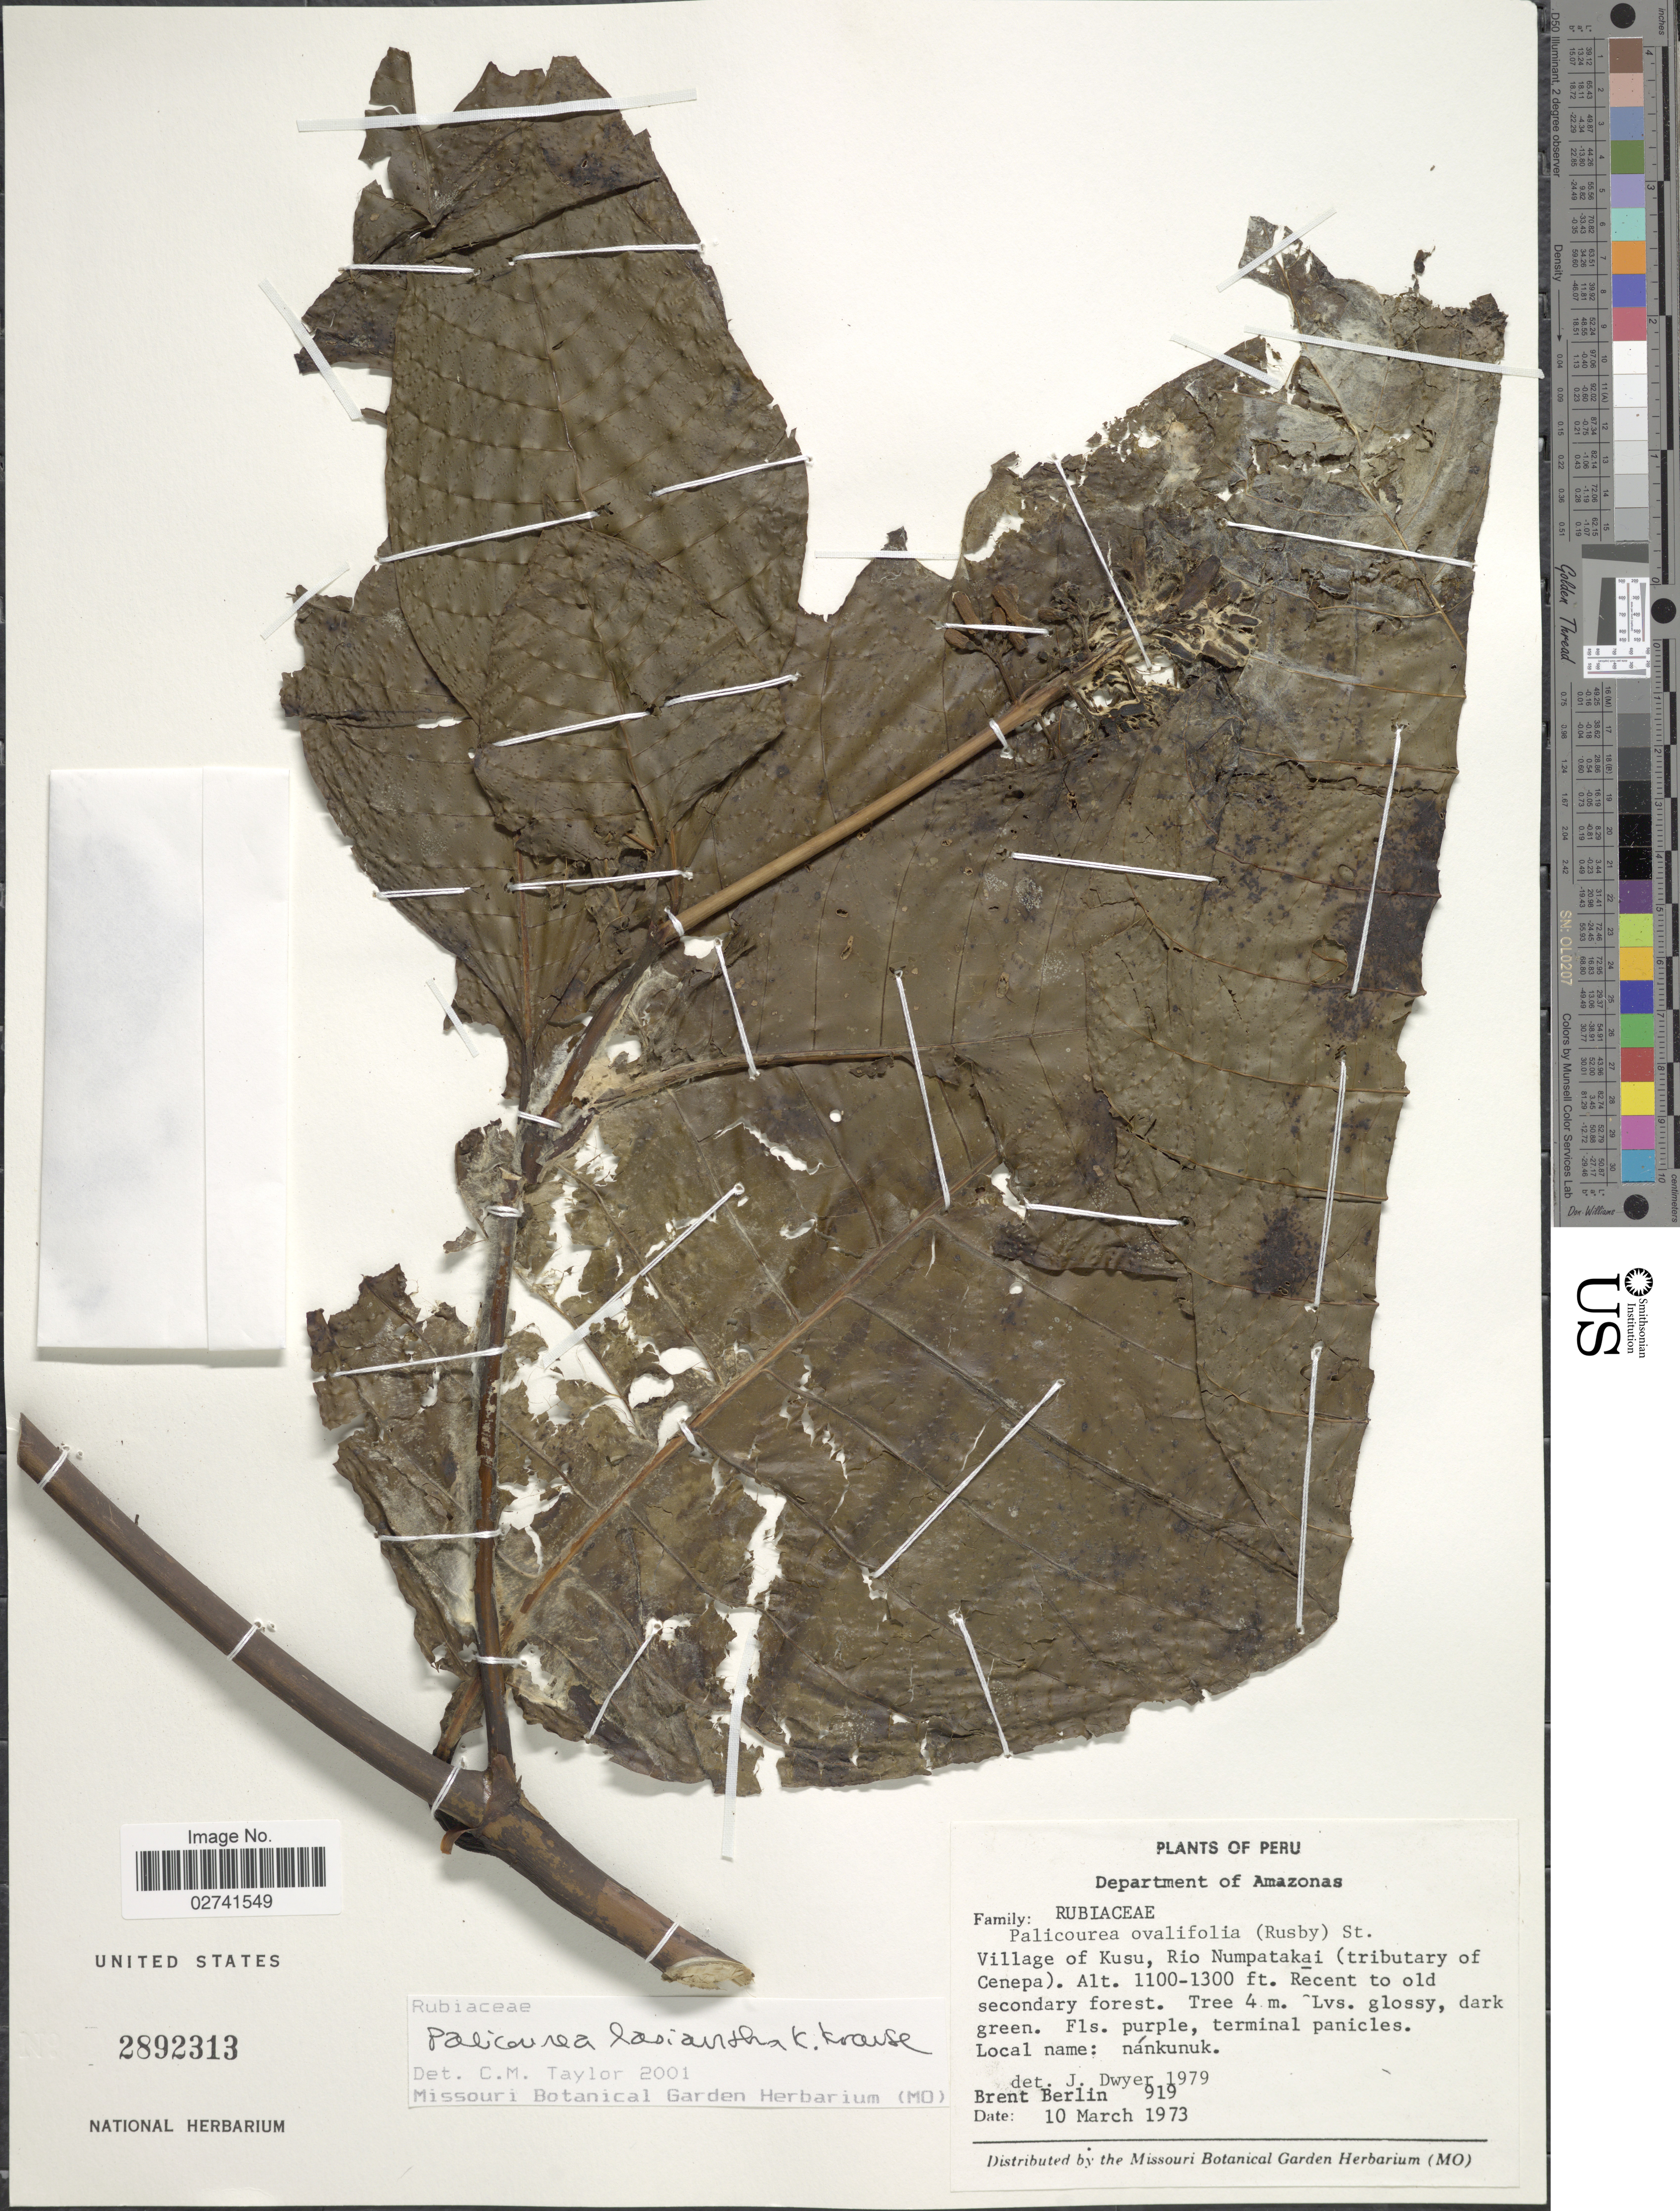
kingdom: Plantae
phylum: Tracheophyta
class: Magnoliopsida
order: Gentianales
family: Rubiaceae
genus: Palicourea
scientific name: Palicourea lasiantha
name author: Krause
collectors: B. Berlin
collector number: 919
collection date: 1973-03-10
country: Peru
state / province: Amazonas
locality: Department of Amazonas, Village of Kusu, Rio Numpatakai (tributary of Cenepa). Recent to old secondary forest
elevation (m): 335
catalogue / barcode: US 2892313